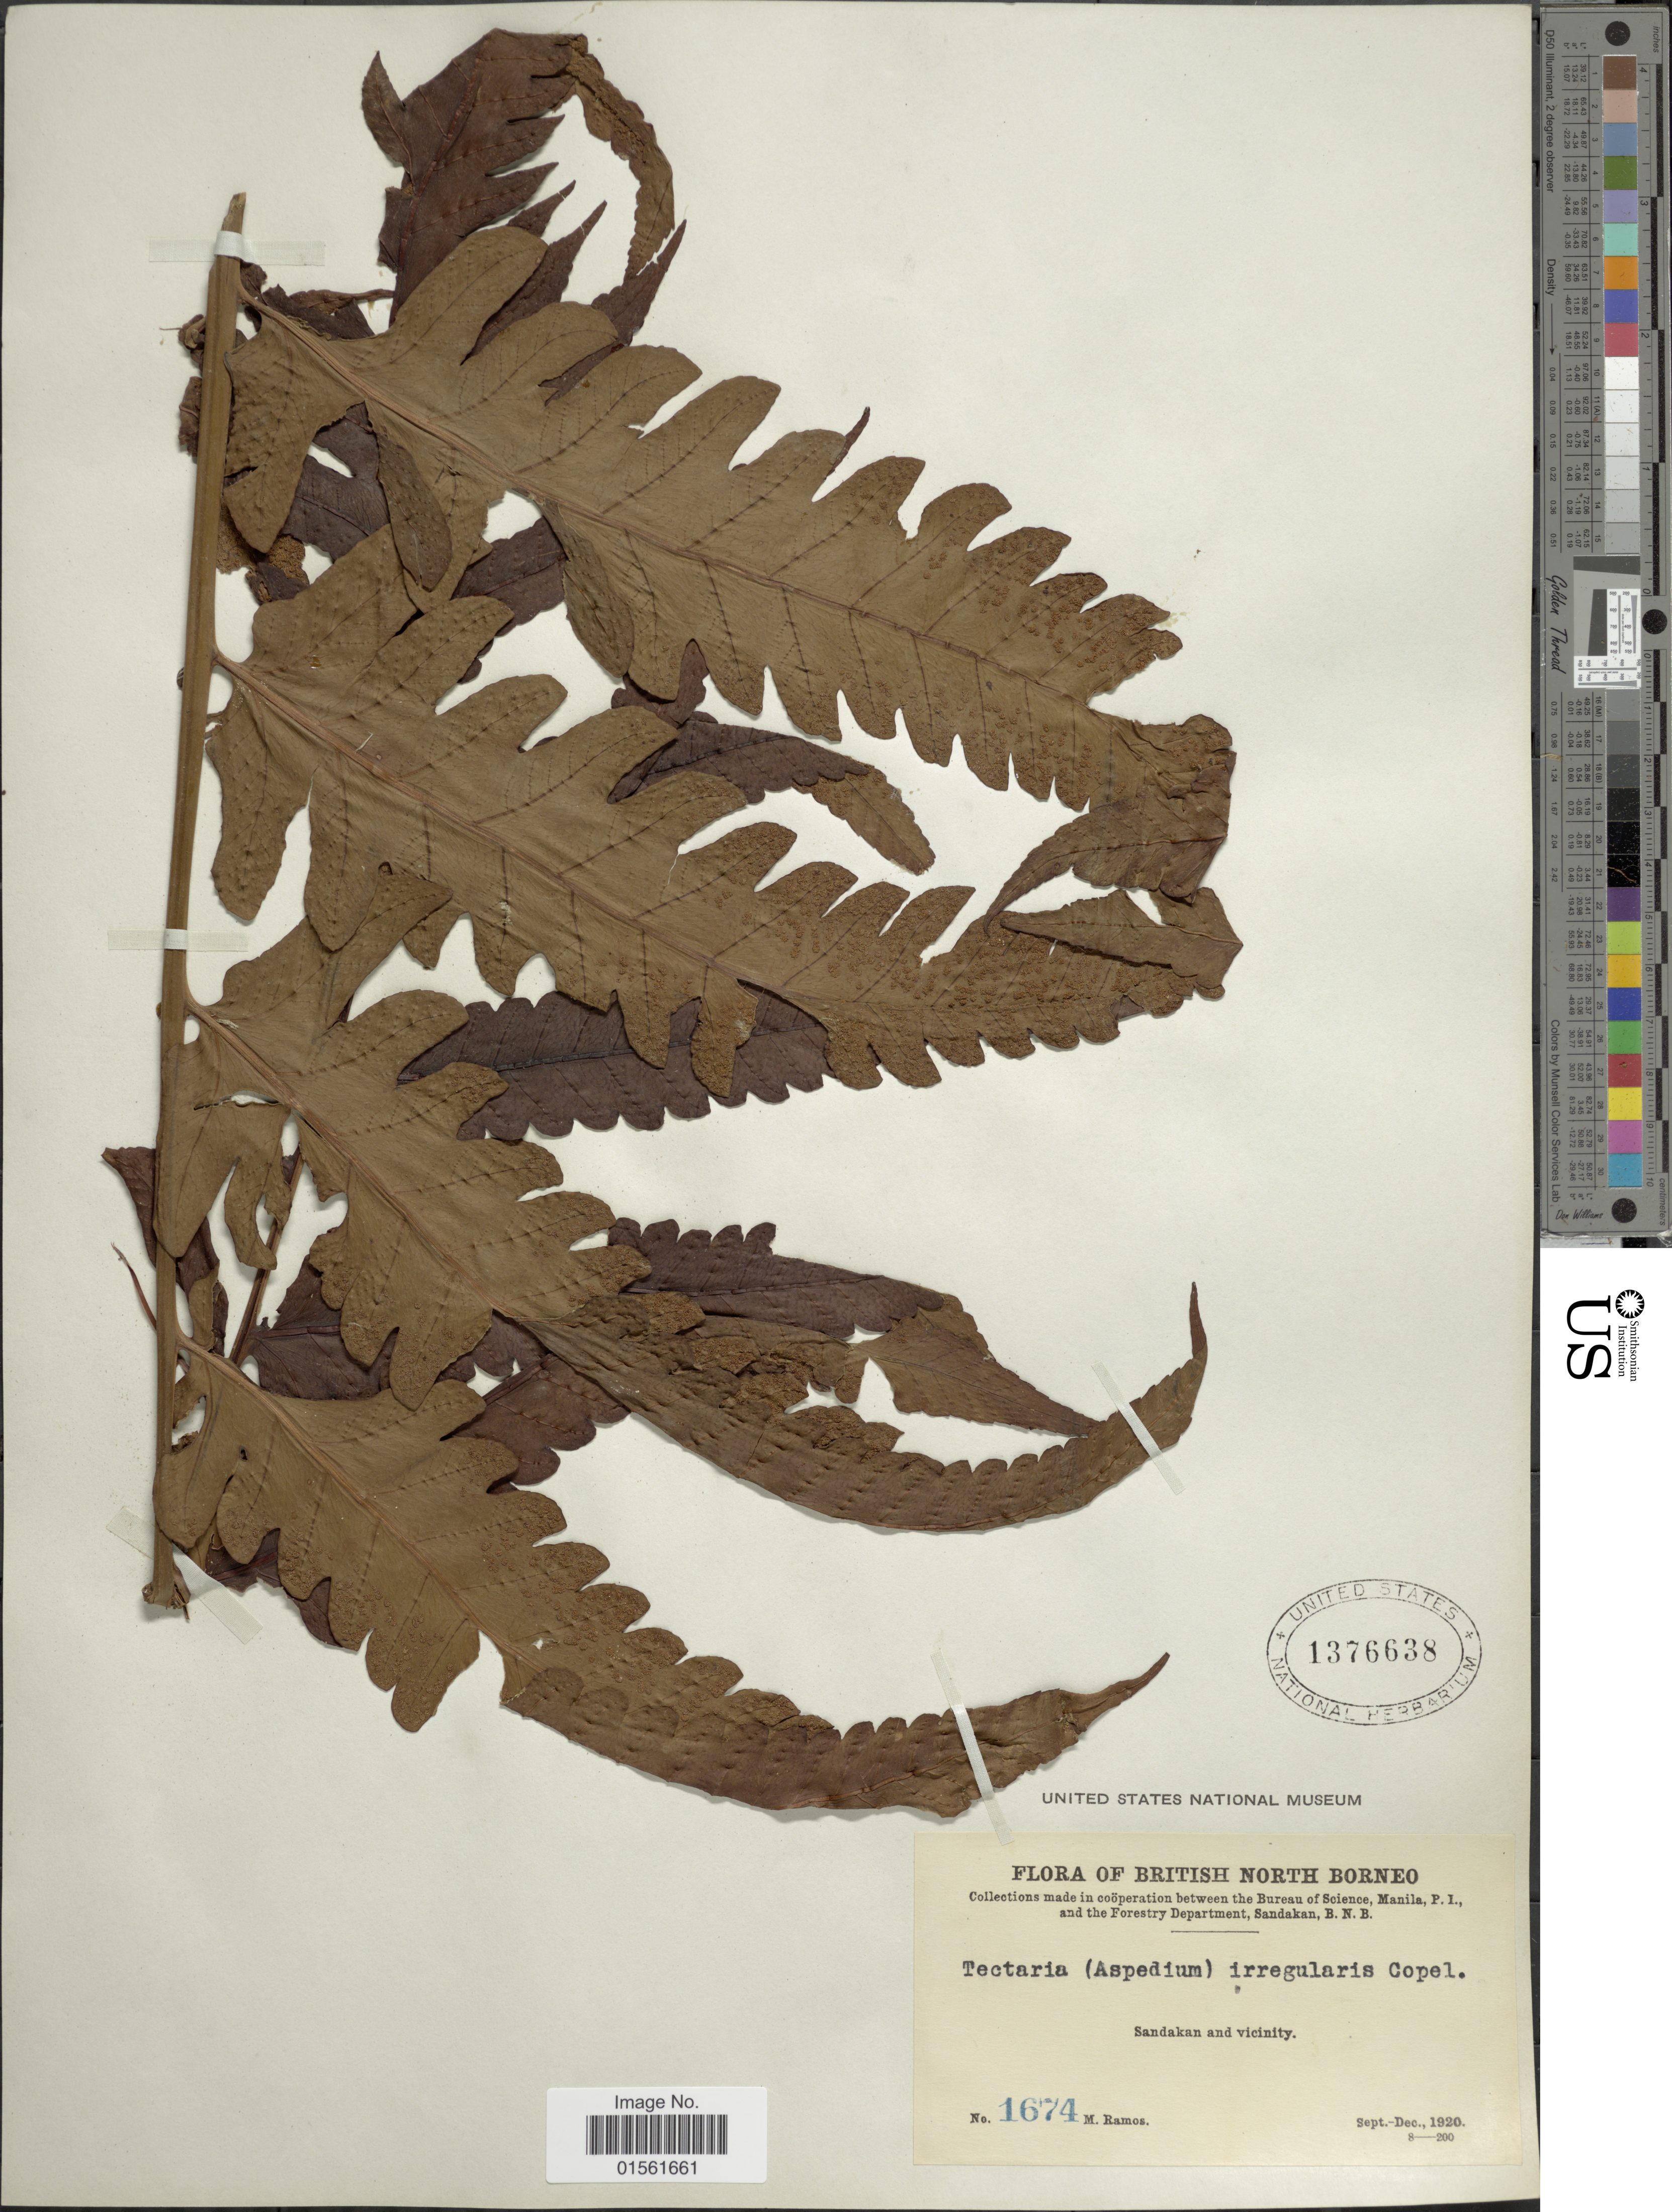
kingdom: Plantae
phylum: Tracheophyta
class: Polypodiopsida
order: Polypodiales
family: Dryopteridaceae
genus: Pleocnemia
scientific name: Pleocnemia irregularis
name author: (C. Presl) Holttum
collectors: M. Ramos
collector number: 1674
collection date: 1920-09/1920-12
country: Malaysia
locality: British North Borneo. Sandakan and vicinity.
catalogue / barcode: US 1376638